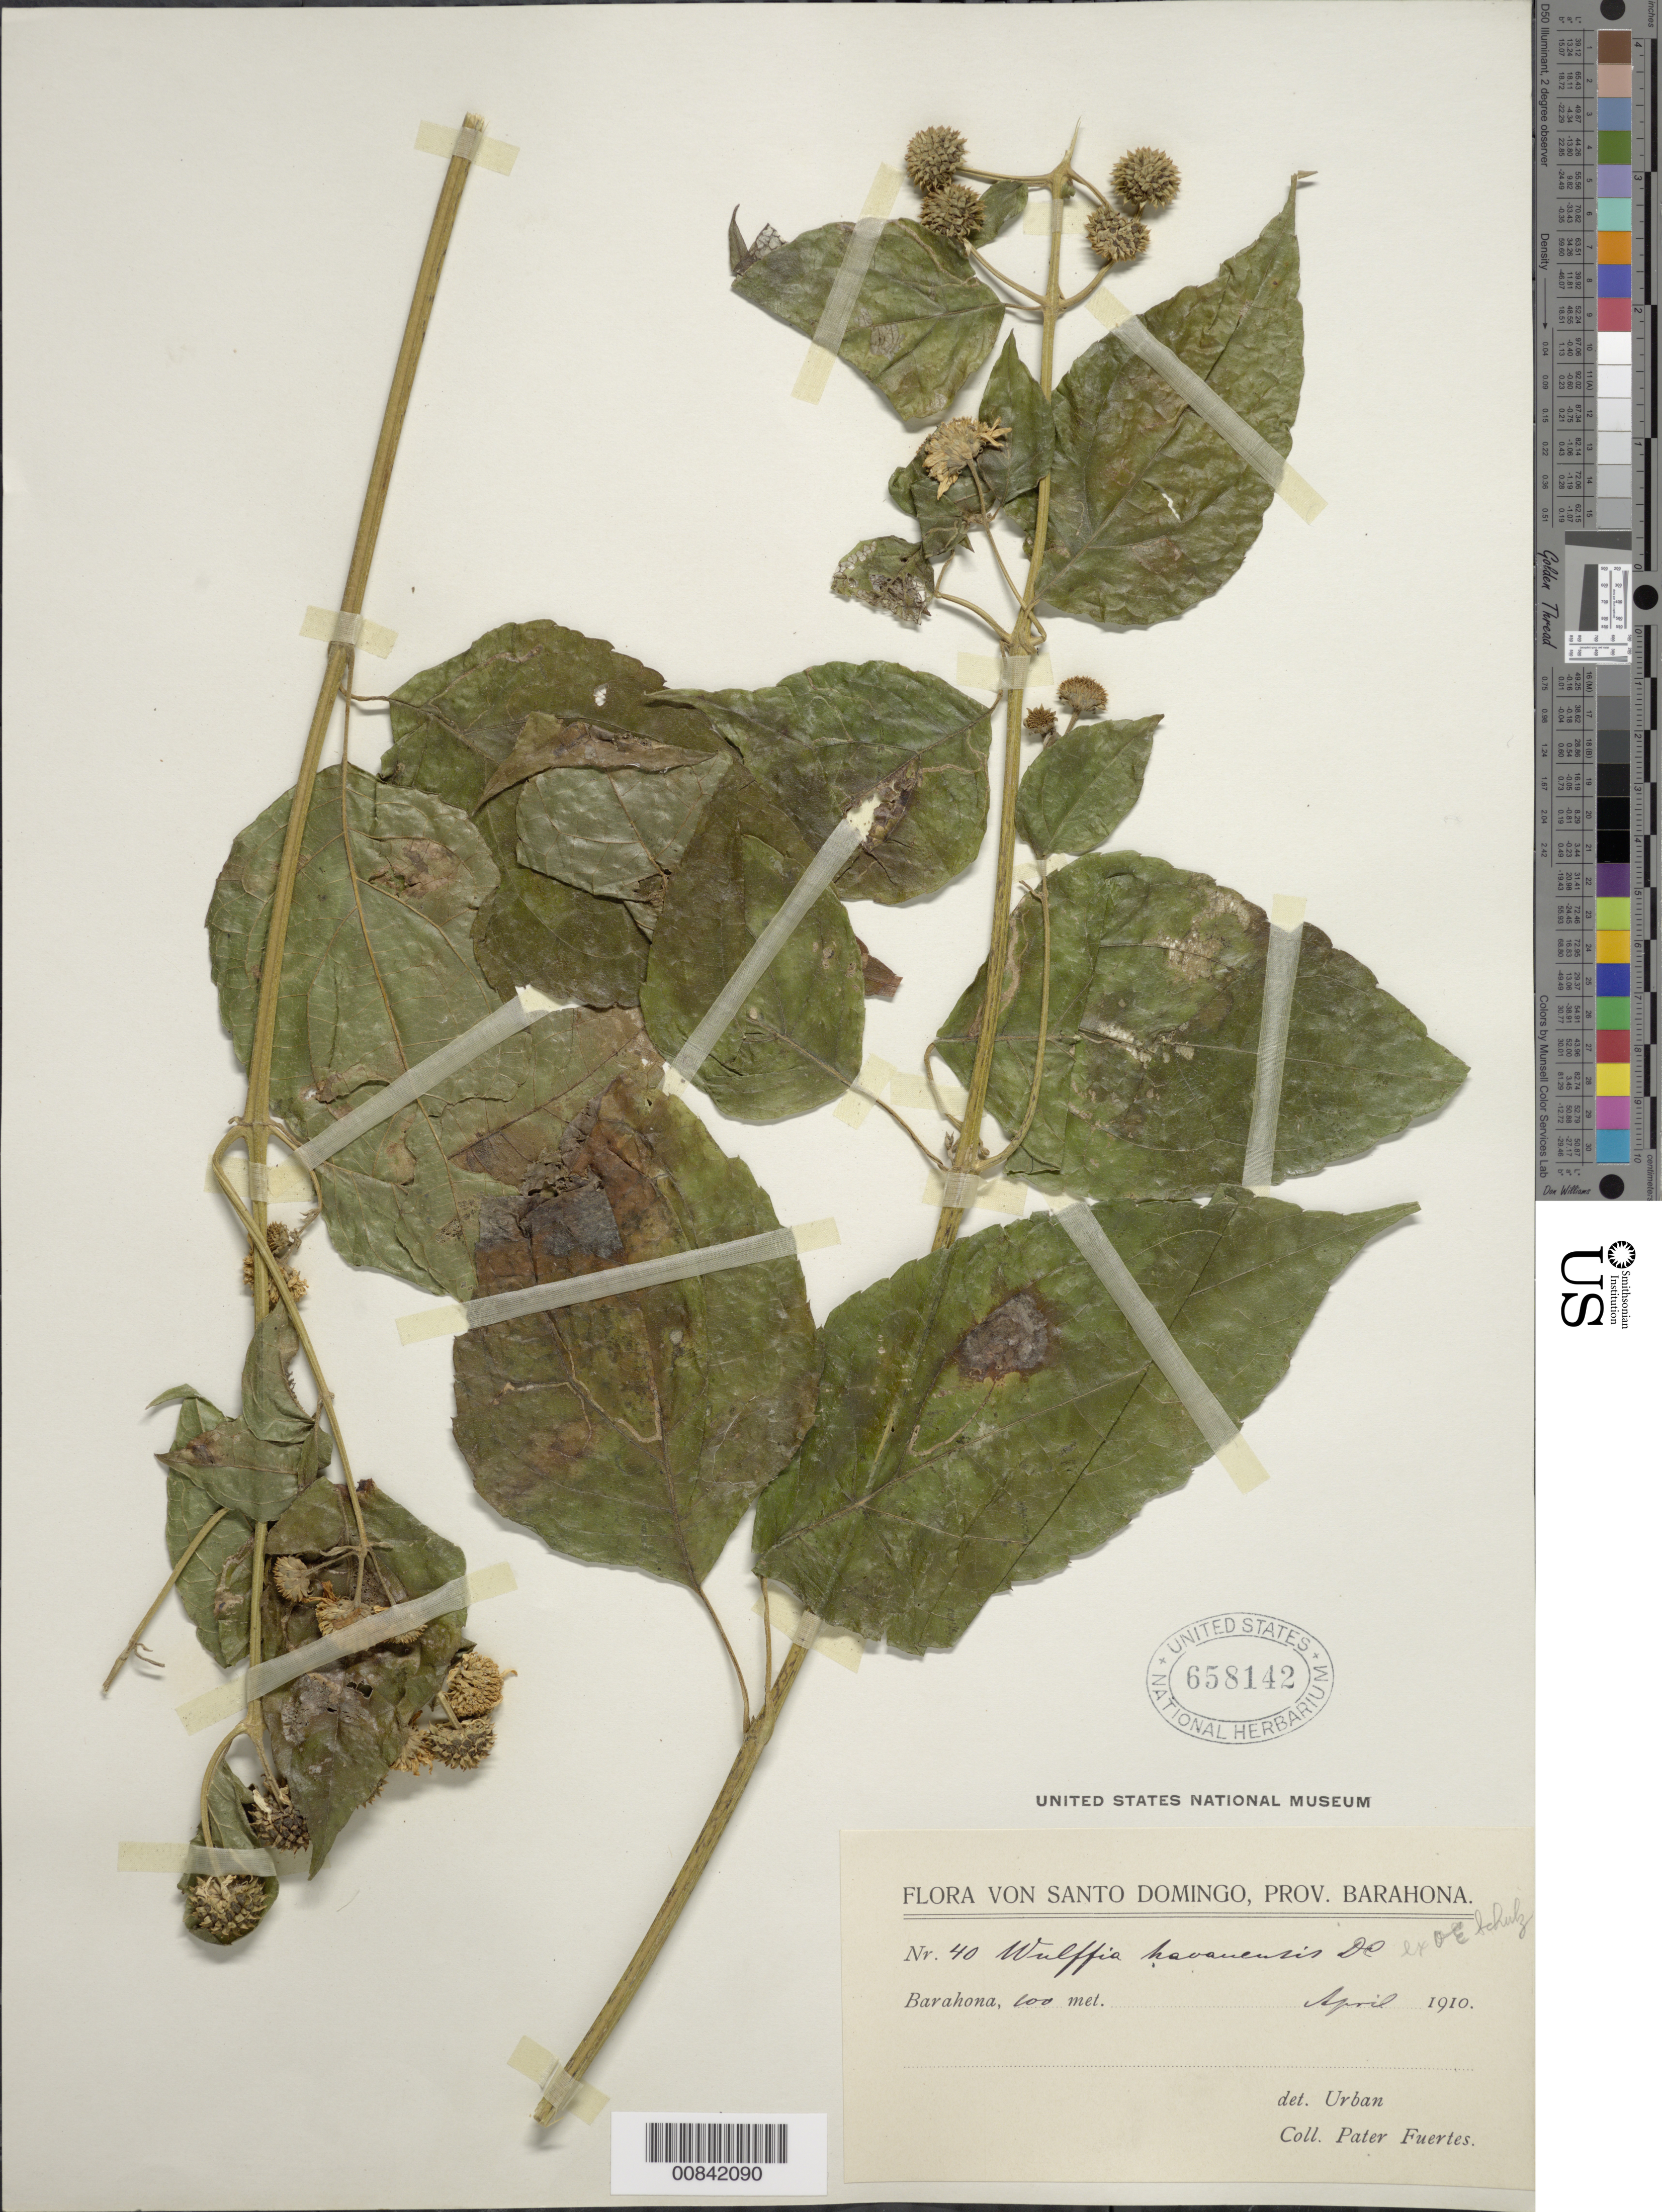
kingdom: Plantae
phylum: Tracheophyta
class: Magnoliopsida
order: Asterales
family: Asteraceae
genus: Wulffia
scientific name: Wulffia havanensis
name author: DC.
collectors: M. D. Fuertes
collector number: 40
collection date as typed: Apr 1910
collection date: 1910-04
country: Dominican Republic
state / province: Barahona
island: Hispaniola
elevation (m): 100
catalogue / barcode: US 658142